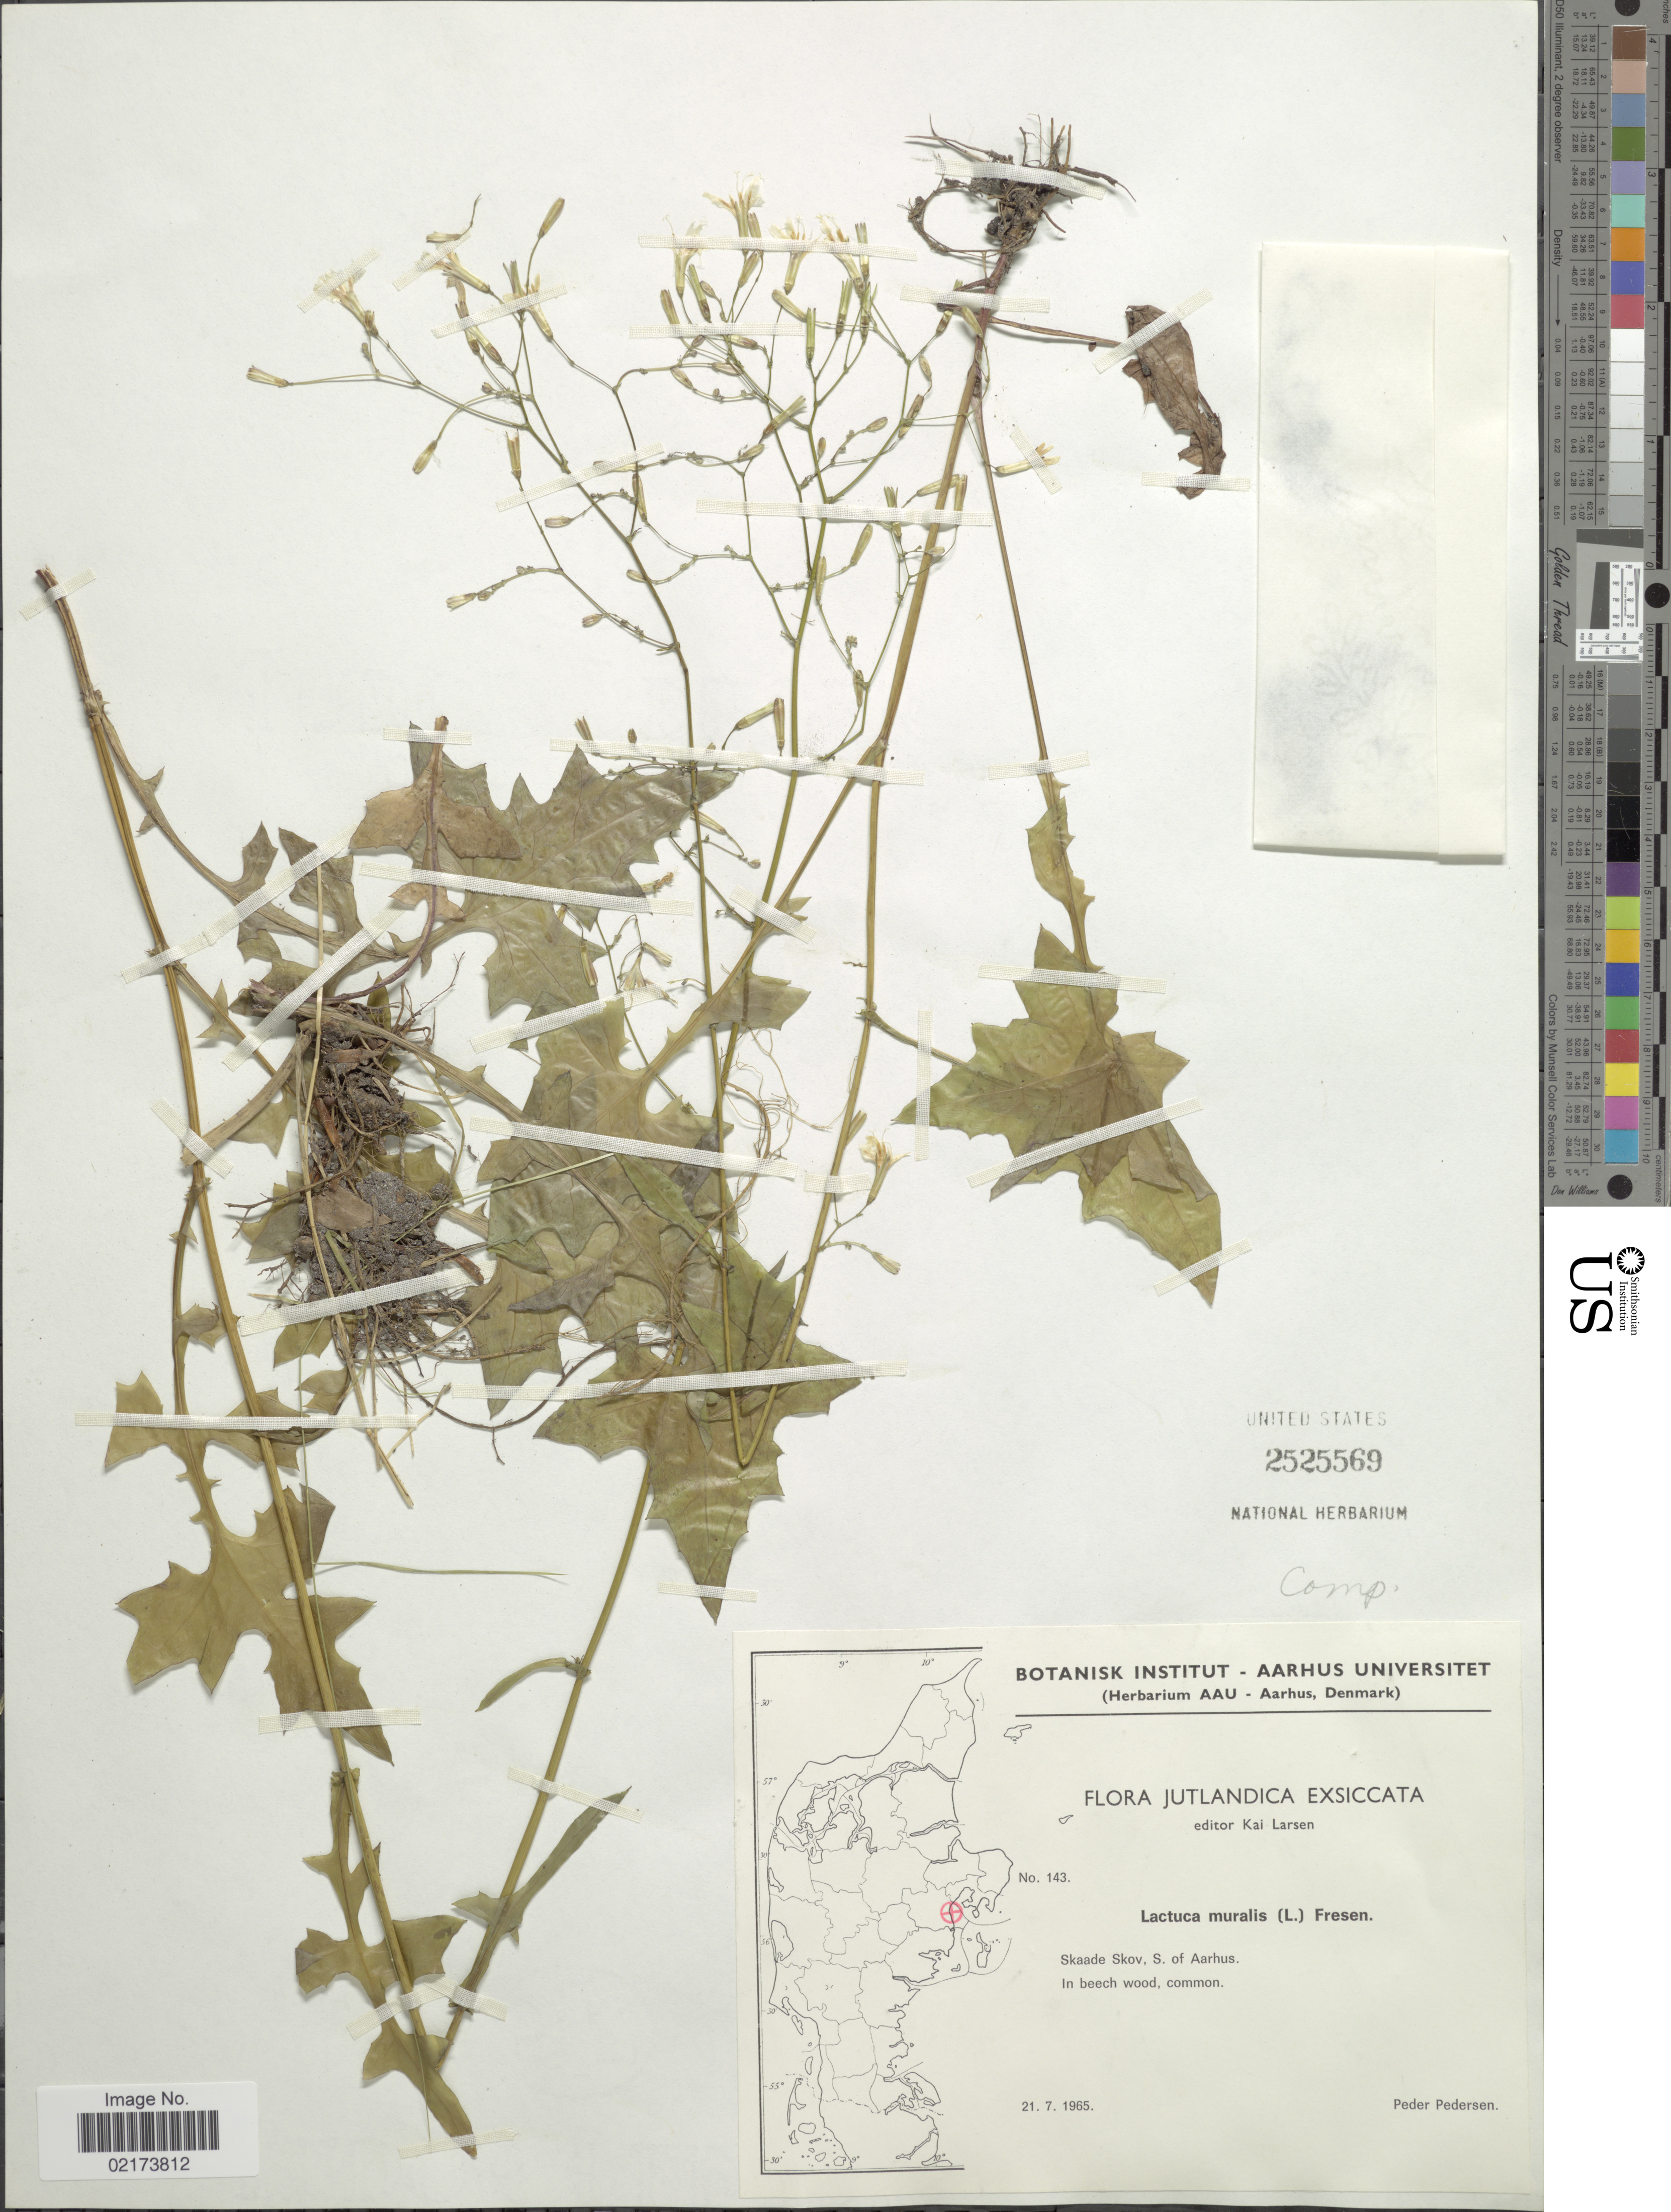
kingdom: Plantae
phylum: Tracheophyta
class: Magnoliopsida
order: Asterales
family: Asteraceae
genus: Lactuca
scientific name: Lactuca muralis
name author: (L.) Gaertn.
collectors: P. Pedersen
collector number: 143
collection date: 1965-07-21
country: Denmark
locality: Jutlandica, Skaade Skov, S. of Aarhus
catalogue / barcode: US 2525569